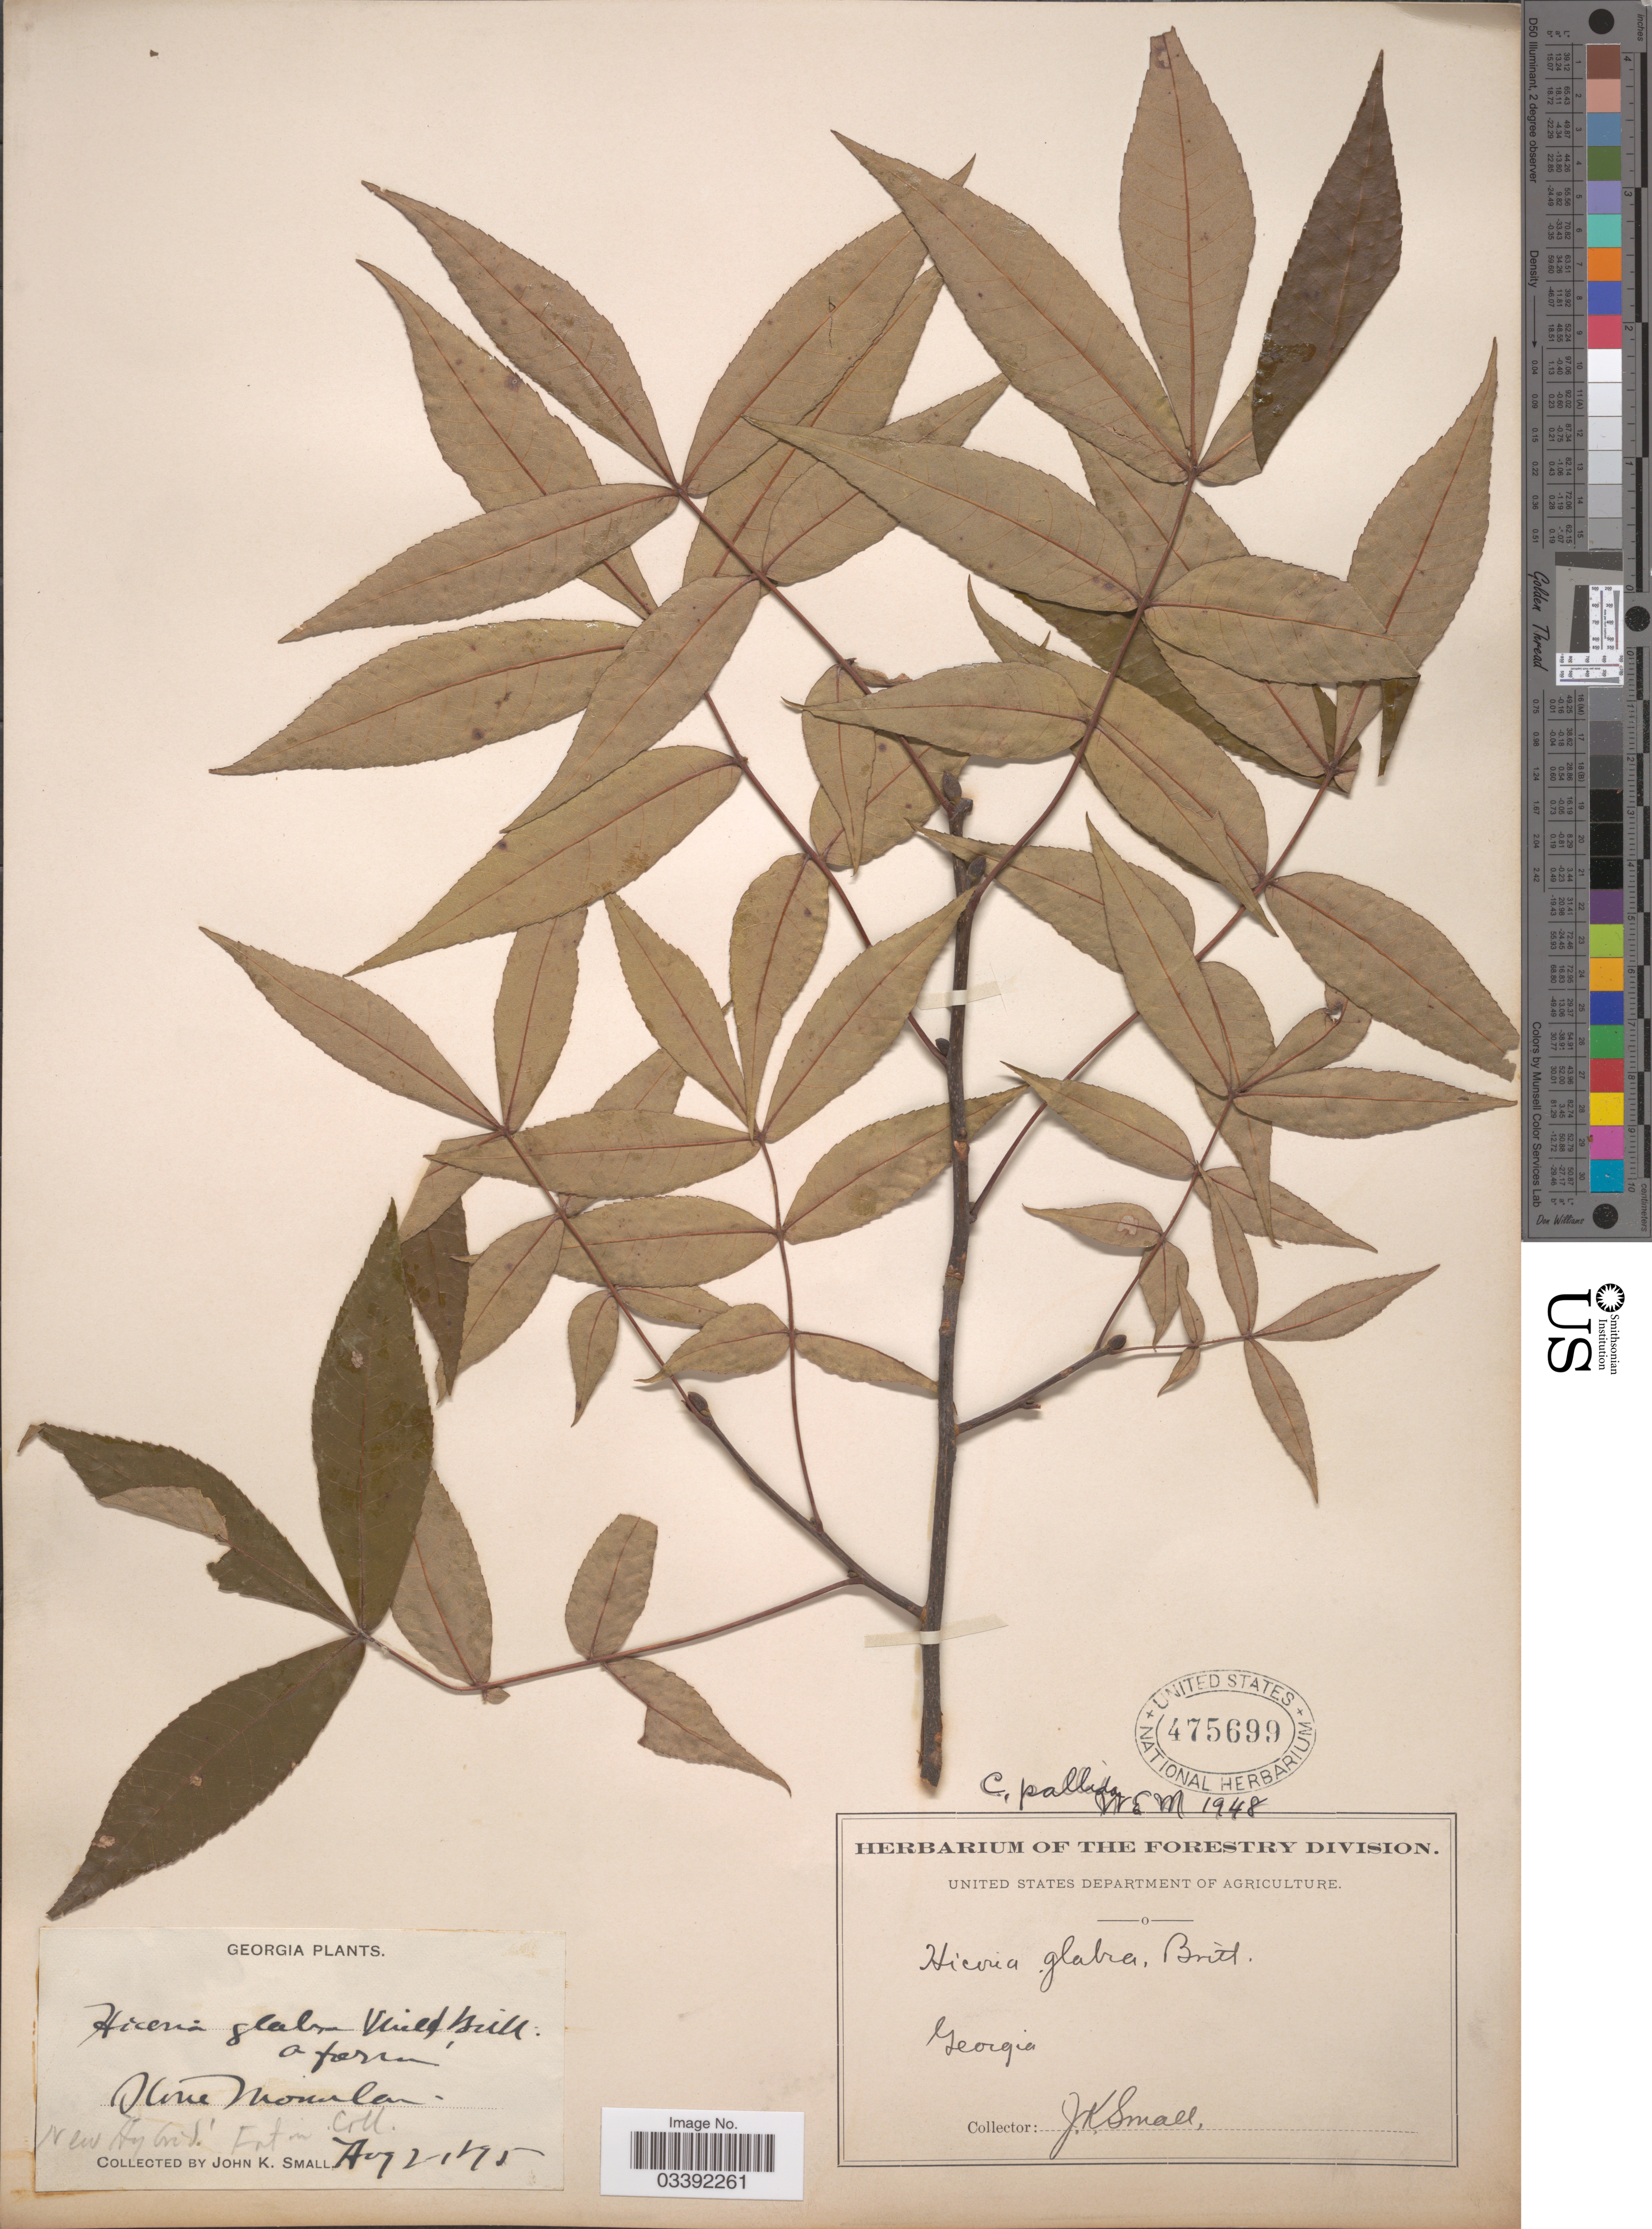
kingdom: Plantae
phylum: Tracheophyta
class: Magnoliopsida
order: Fagales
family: Juglandaceae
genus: Carya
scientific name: Carya pallida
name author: (Ashe) Engl. & Graebner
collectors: J. K. Small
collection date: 1895-08-02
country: United States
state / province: Georgia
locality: Stone Mountain.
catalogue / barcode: US 475699